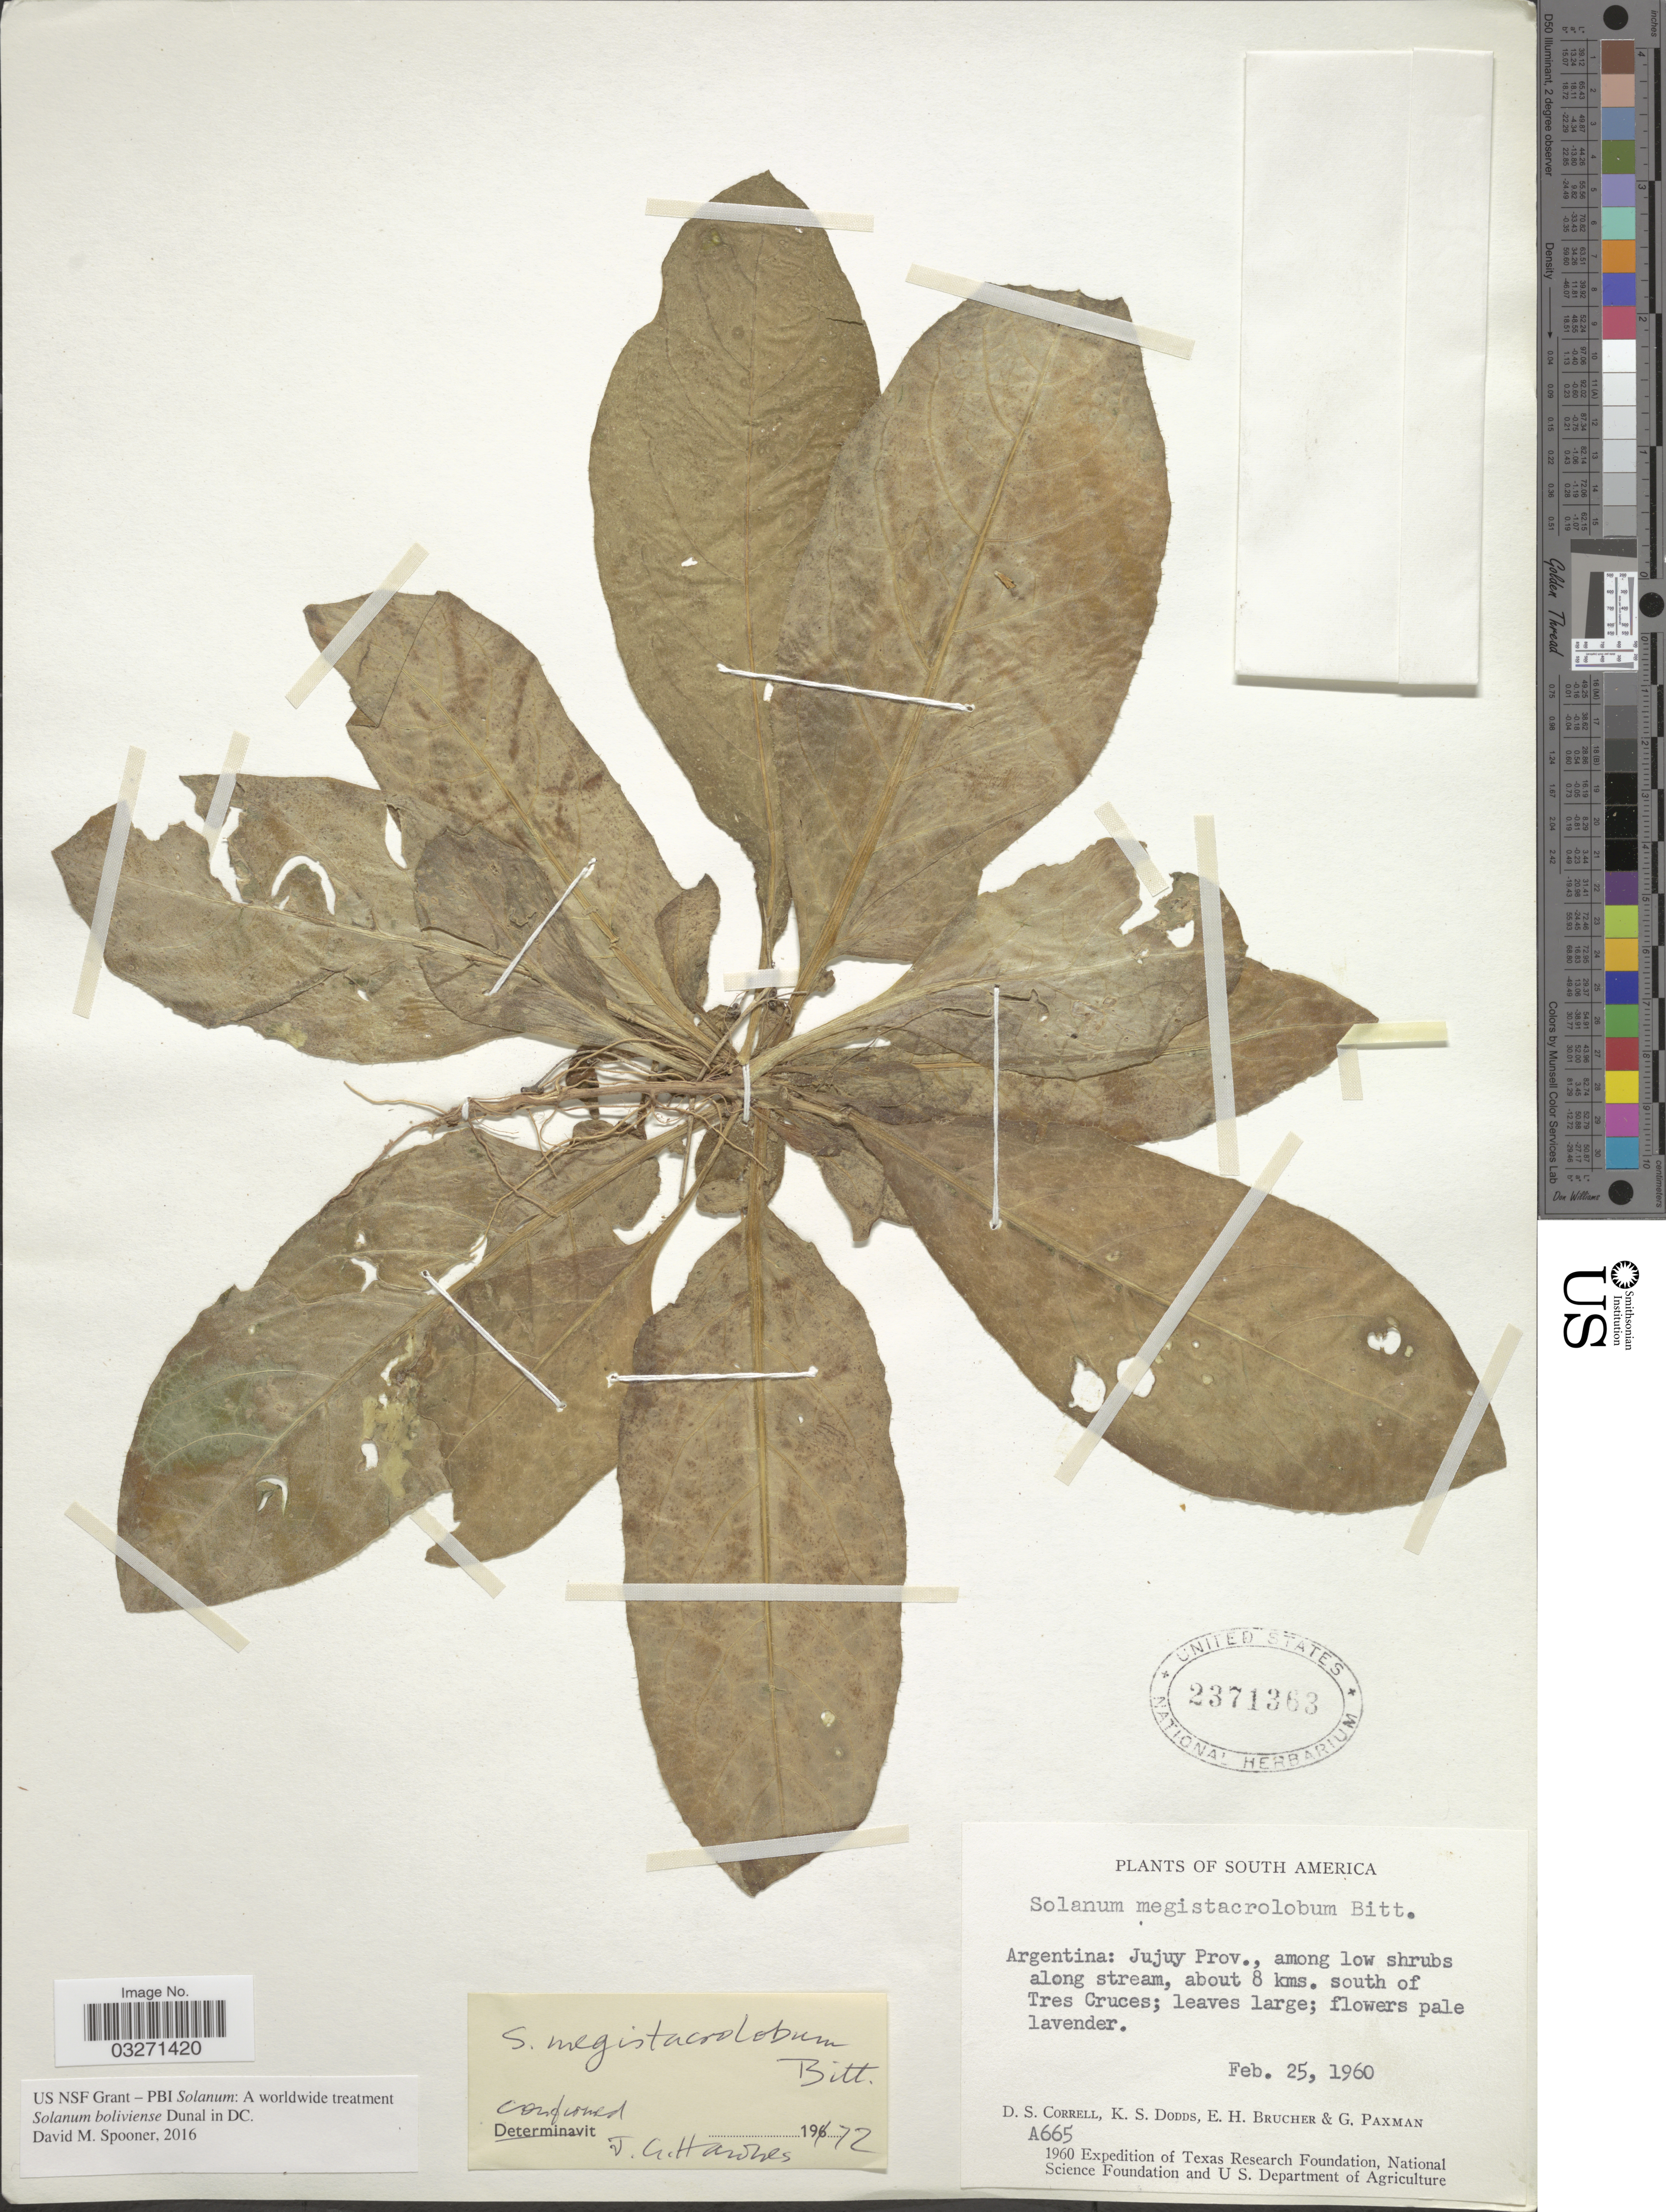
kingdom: Plantae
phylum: Tracheophyta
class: Magnoliopsida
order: Solanales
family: Solanaceae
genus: Solanum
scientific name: Solanum boliviense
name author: Dunal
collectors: D. S. Correll, K. Dodds, E. Brucher & G. Paxman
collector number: A665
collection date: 1960-02-25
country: Argentina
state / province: Jujuy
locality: Along stream, about 8 kms. south of Tres Cruces.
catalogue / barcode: US 2371363